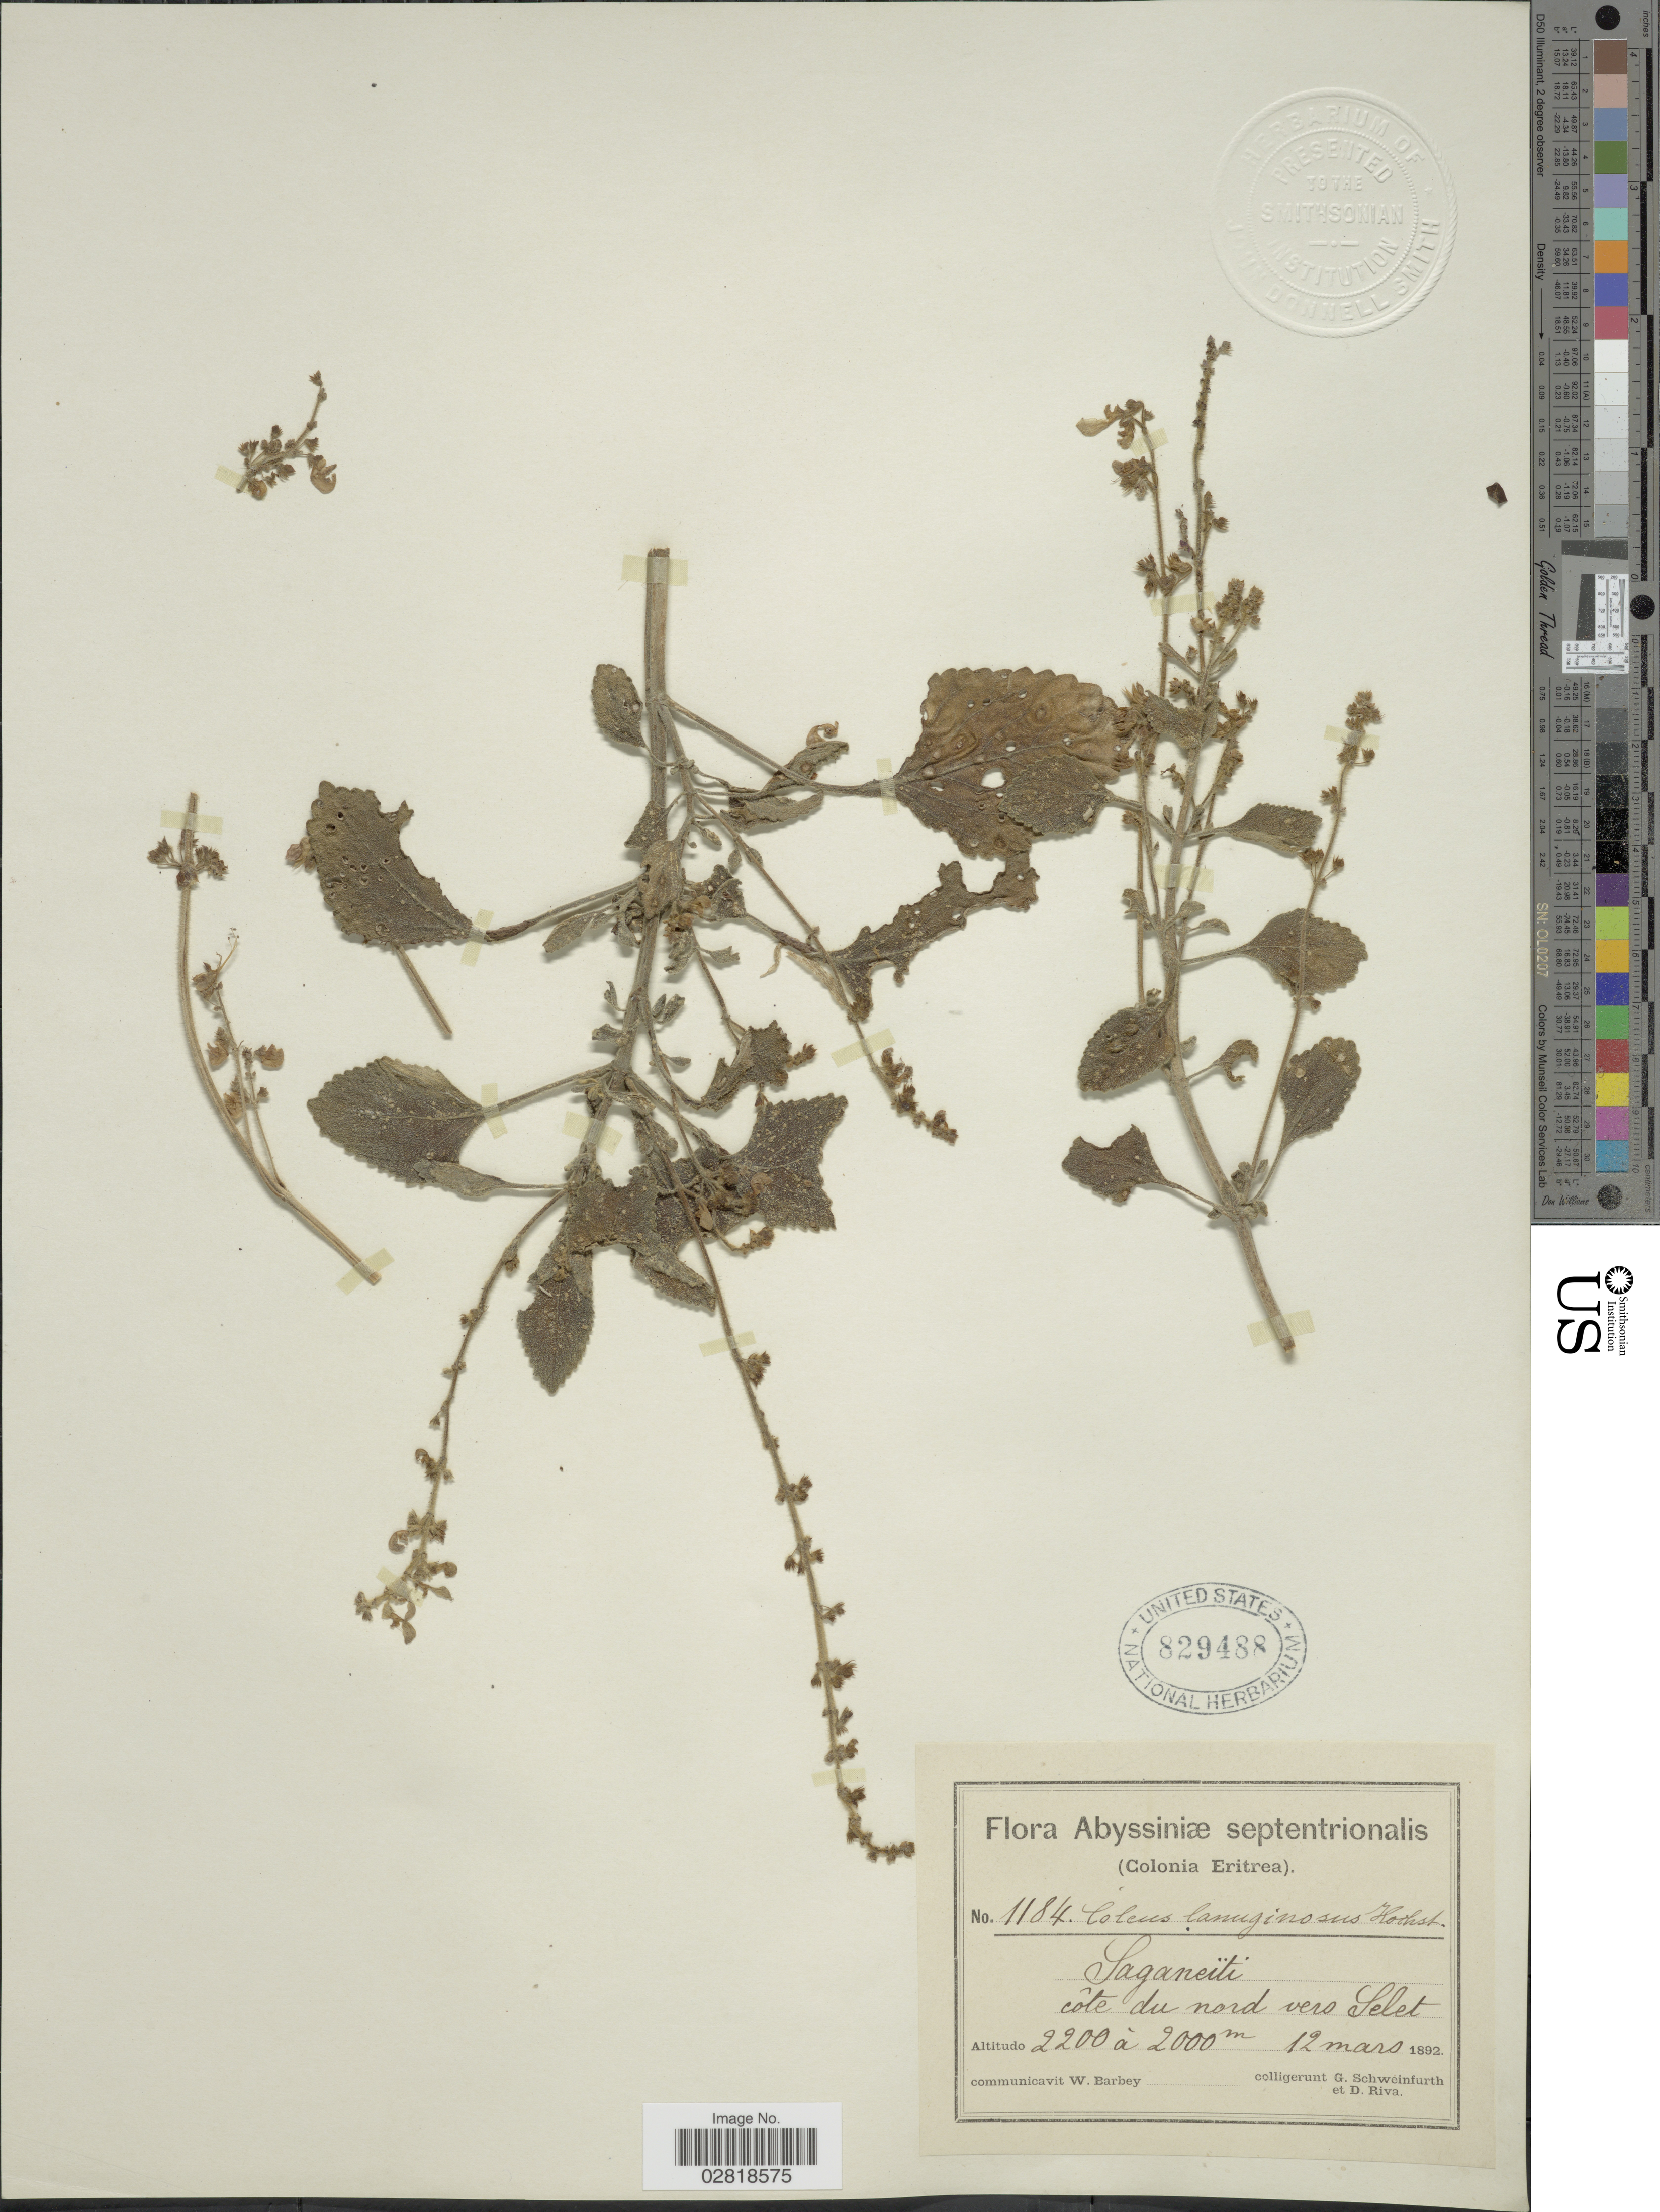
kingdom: Plantae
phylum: Tracheophyta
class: Magnoliopsida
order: Lamiales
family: Lamiaceae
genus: Plectranthus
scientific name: Plectranthus lanuginosus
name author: (Hochst. ex Benth.) Agnew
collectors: G. A. Schweinfurth (herbarium) & D. Riva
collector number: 1184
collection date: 1892-03-12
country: Eritrea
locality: Abyssiniæ septentrionalis. (Colonia Eritrea). Saganeïti, côte du nord vers Selet.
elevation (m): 2000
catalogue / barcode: US 829488